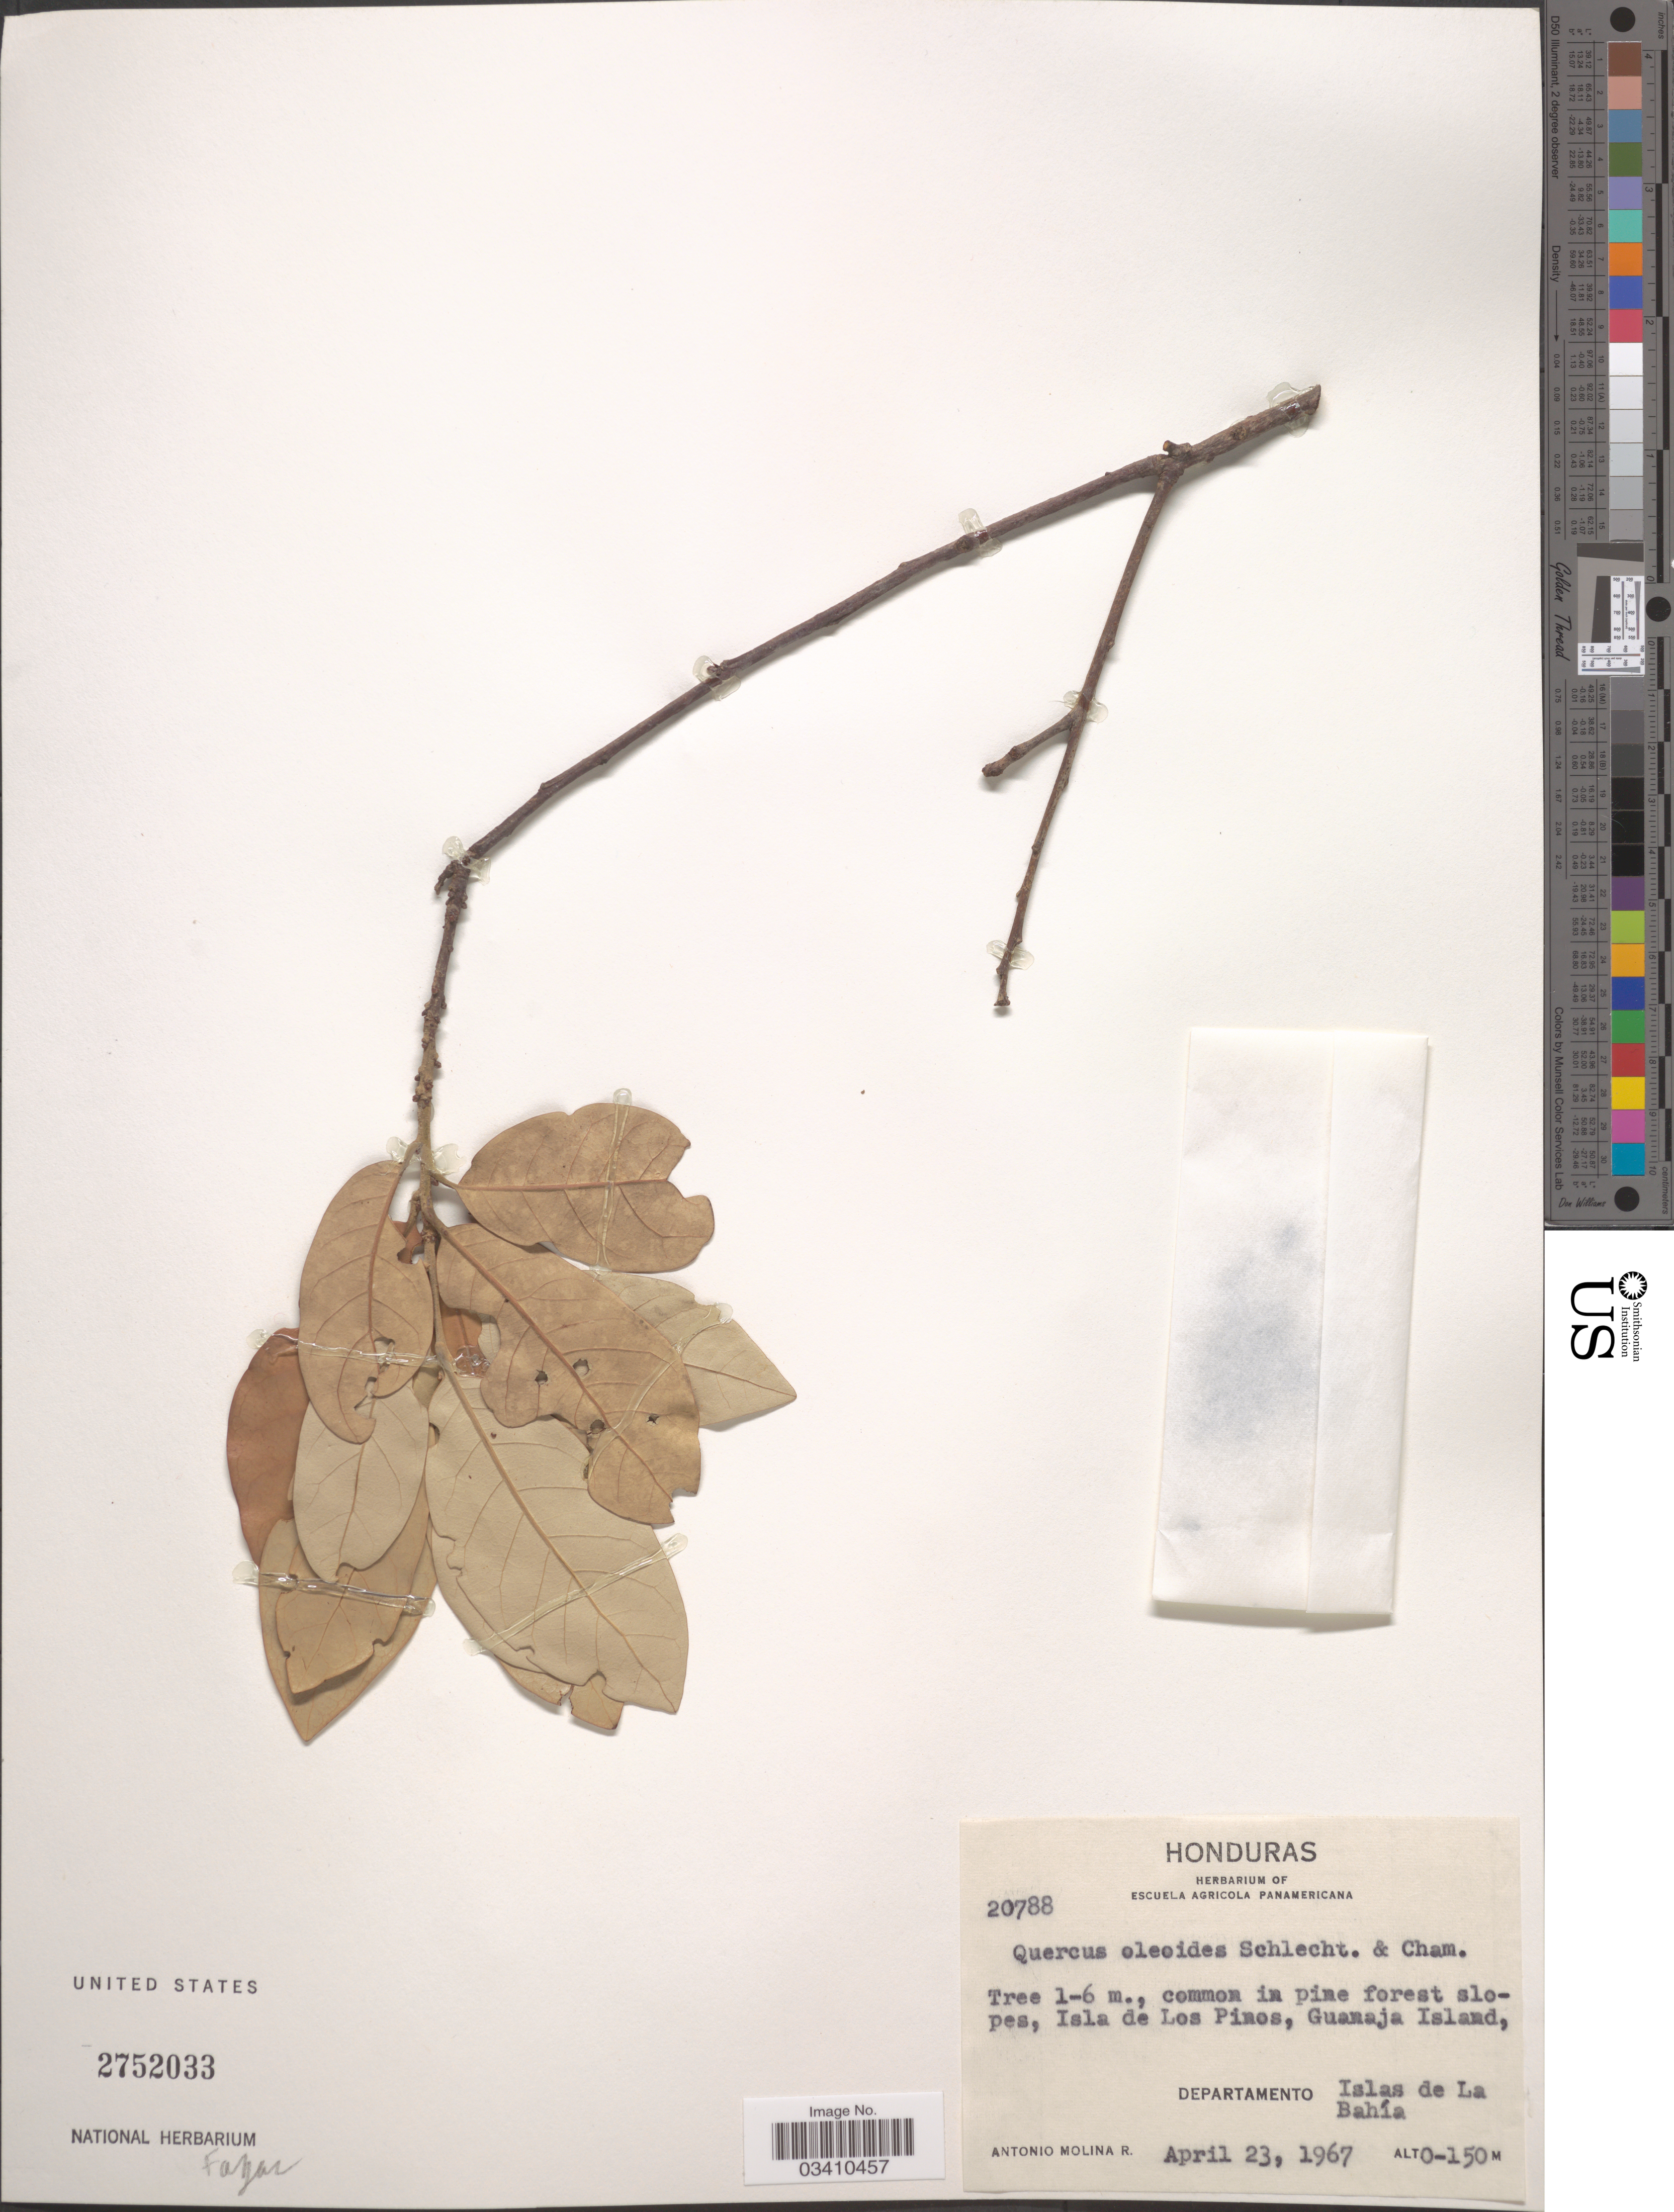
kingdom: Plantae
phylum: Tracheophyta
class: Magnoliopsida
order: Fagales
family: Fagaceae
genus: Quercus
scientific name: Quercus oleoides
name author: Schltdl. & Cham.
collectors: A. Molina R.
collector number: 20788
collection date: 1967-04-23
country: Honduras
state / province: Islas de la Bahía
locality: Common in pine forest slopes, Isla de Los Pinos, Guanaja Island, Departamento Islas de La Bahía.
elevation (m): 0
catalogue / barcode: US 2752033